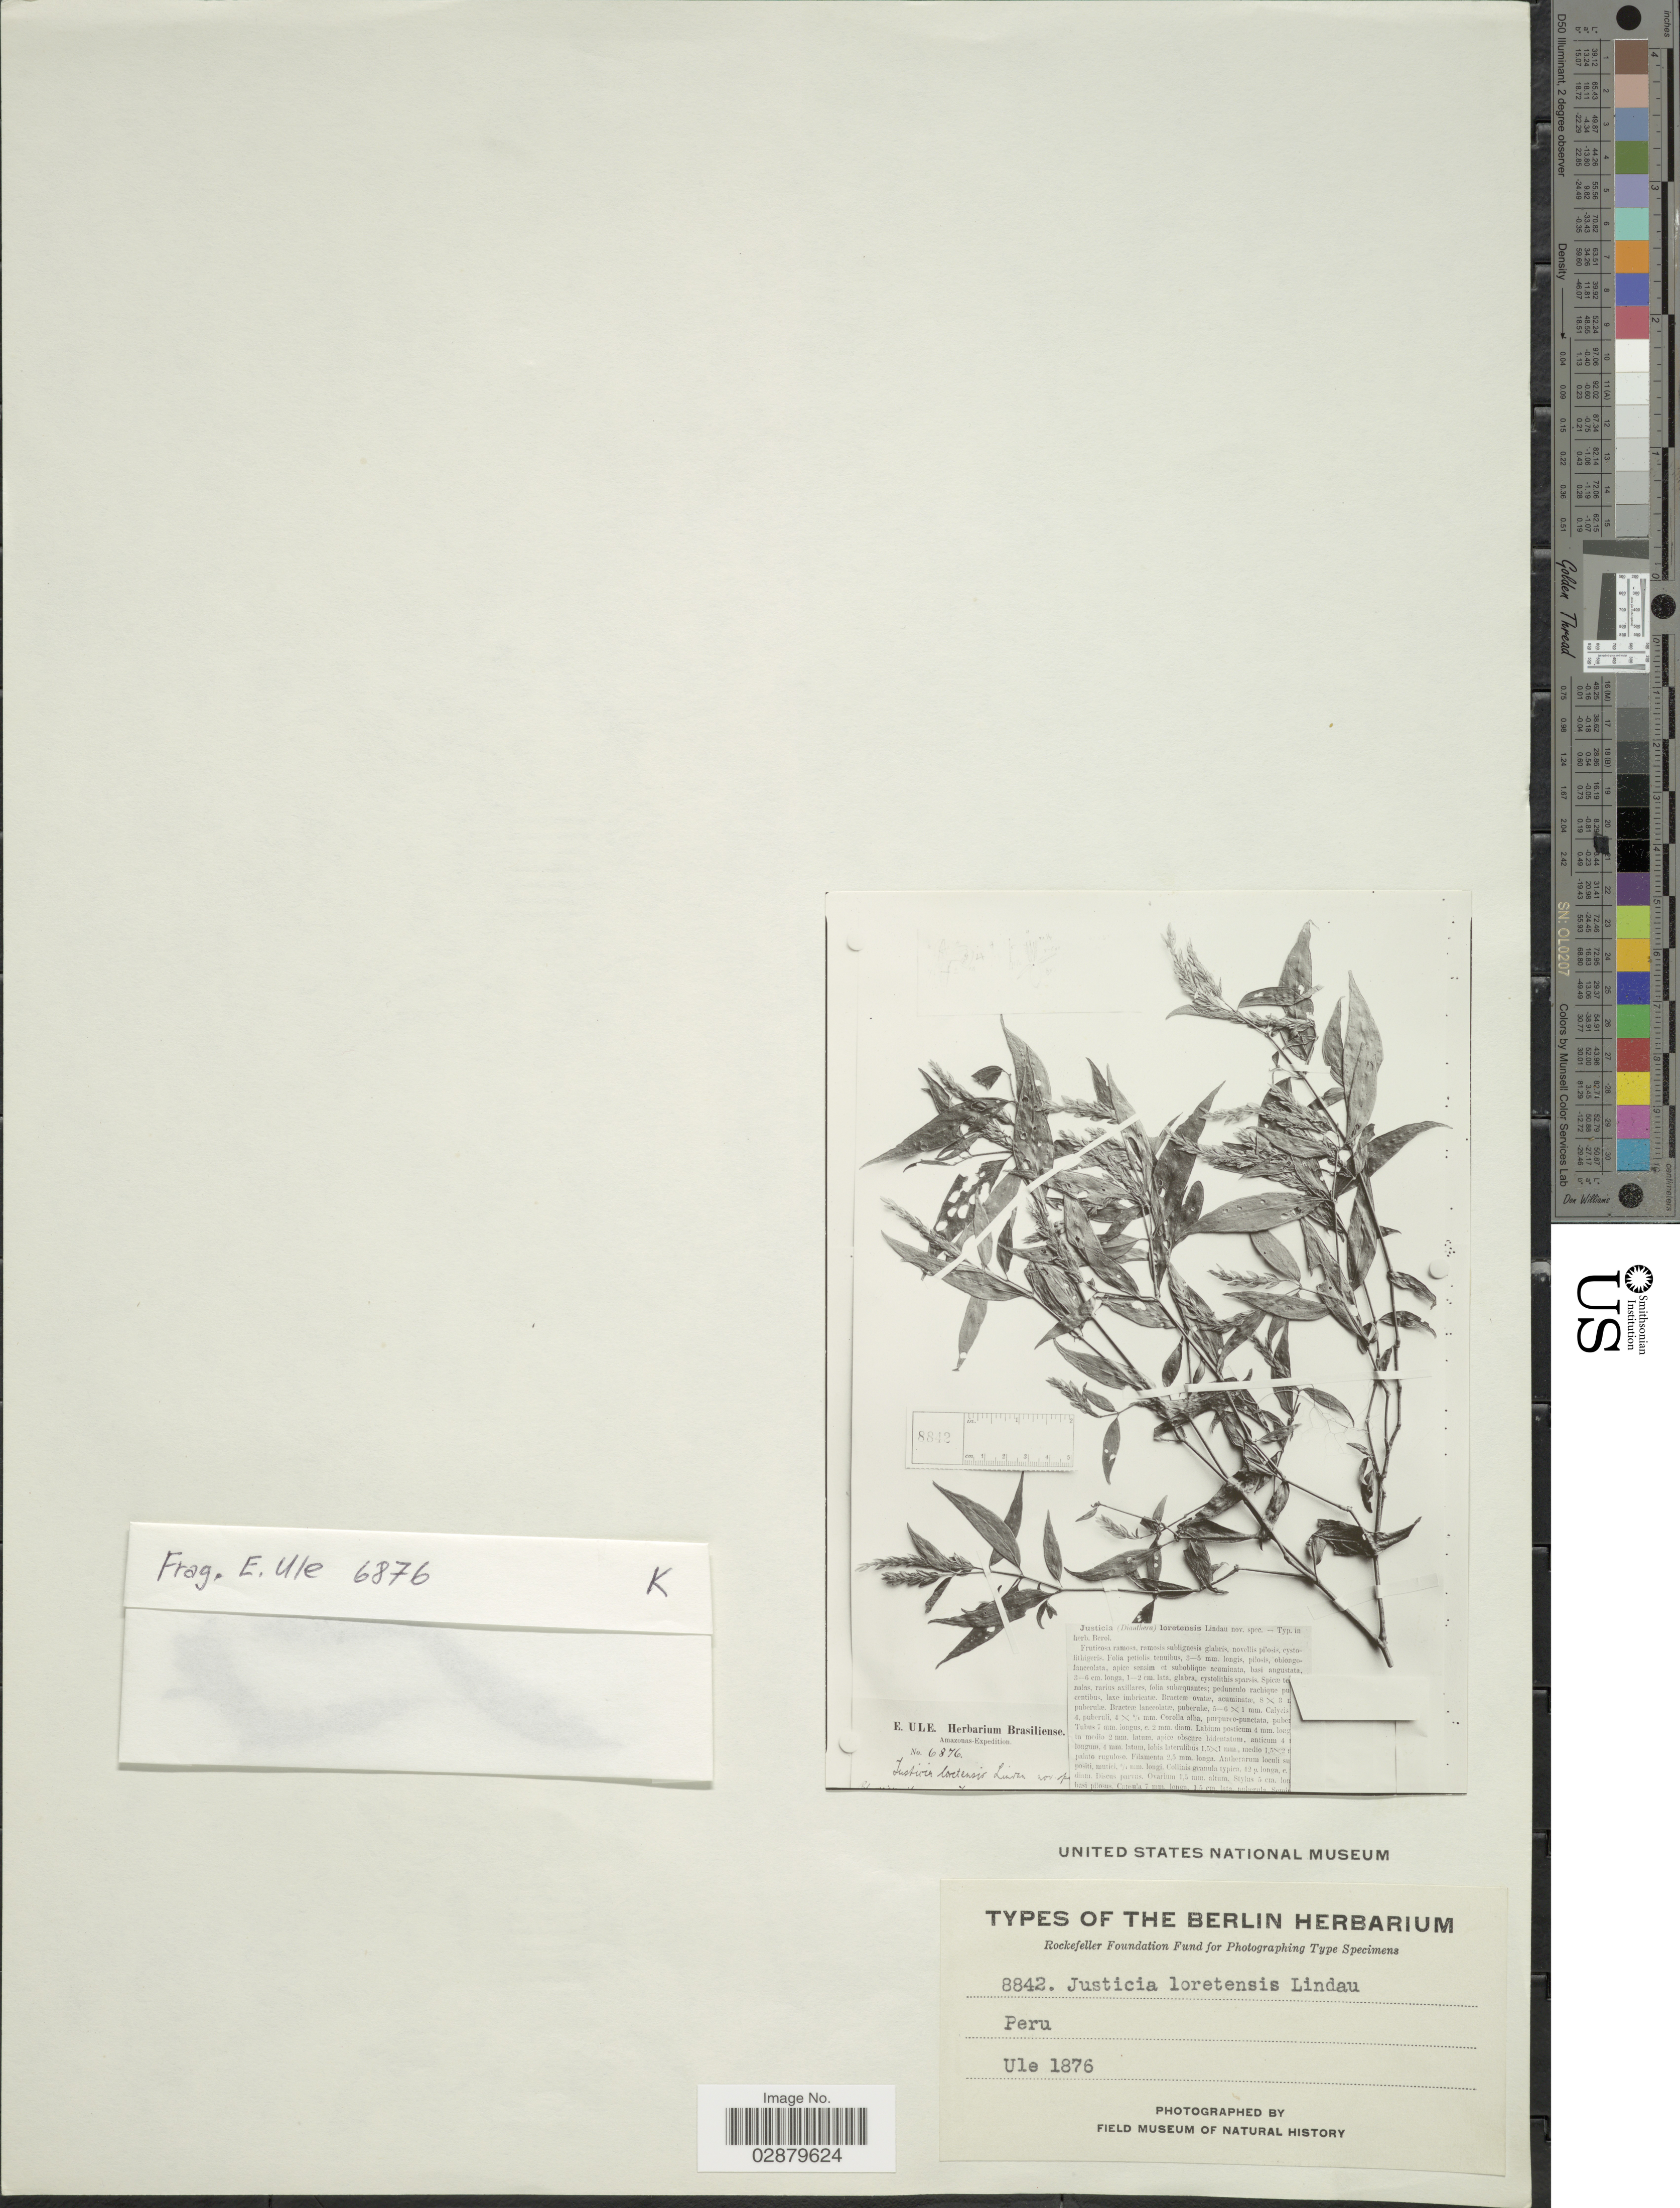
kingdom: Plantae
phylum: Tracheophyta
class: Magnoliopsida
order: Lamiales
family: Acanthaceae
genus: Justicia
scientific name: Justicia loretensis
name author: Lindau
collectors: E. H. Ule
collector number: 1876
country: Peru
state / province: Amazonas